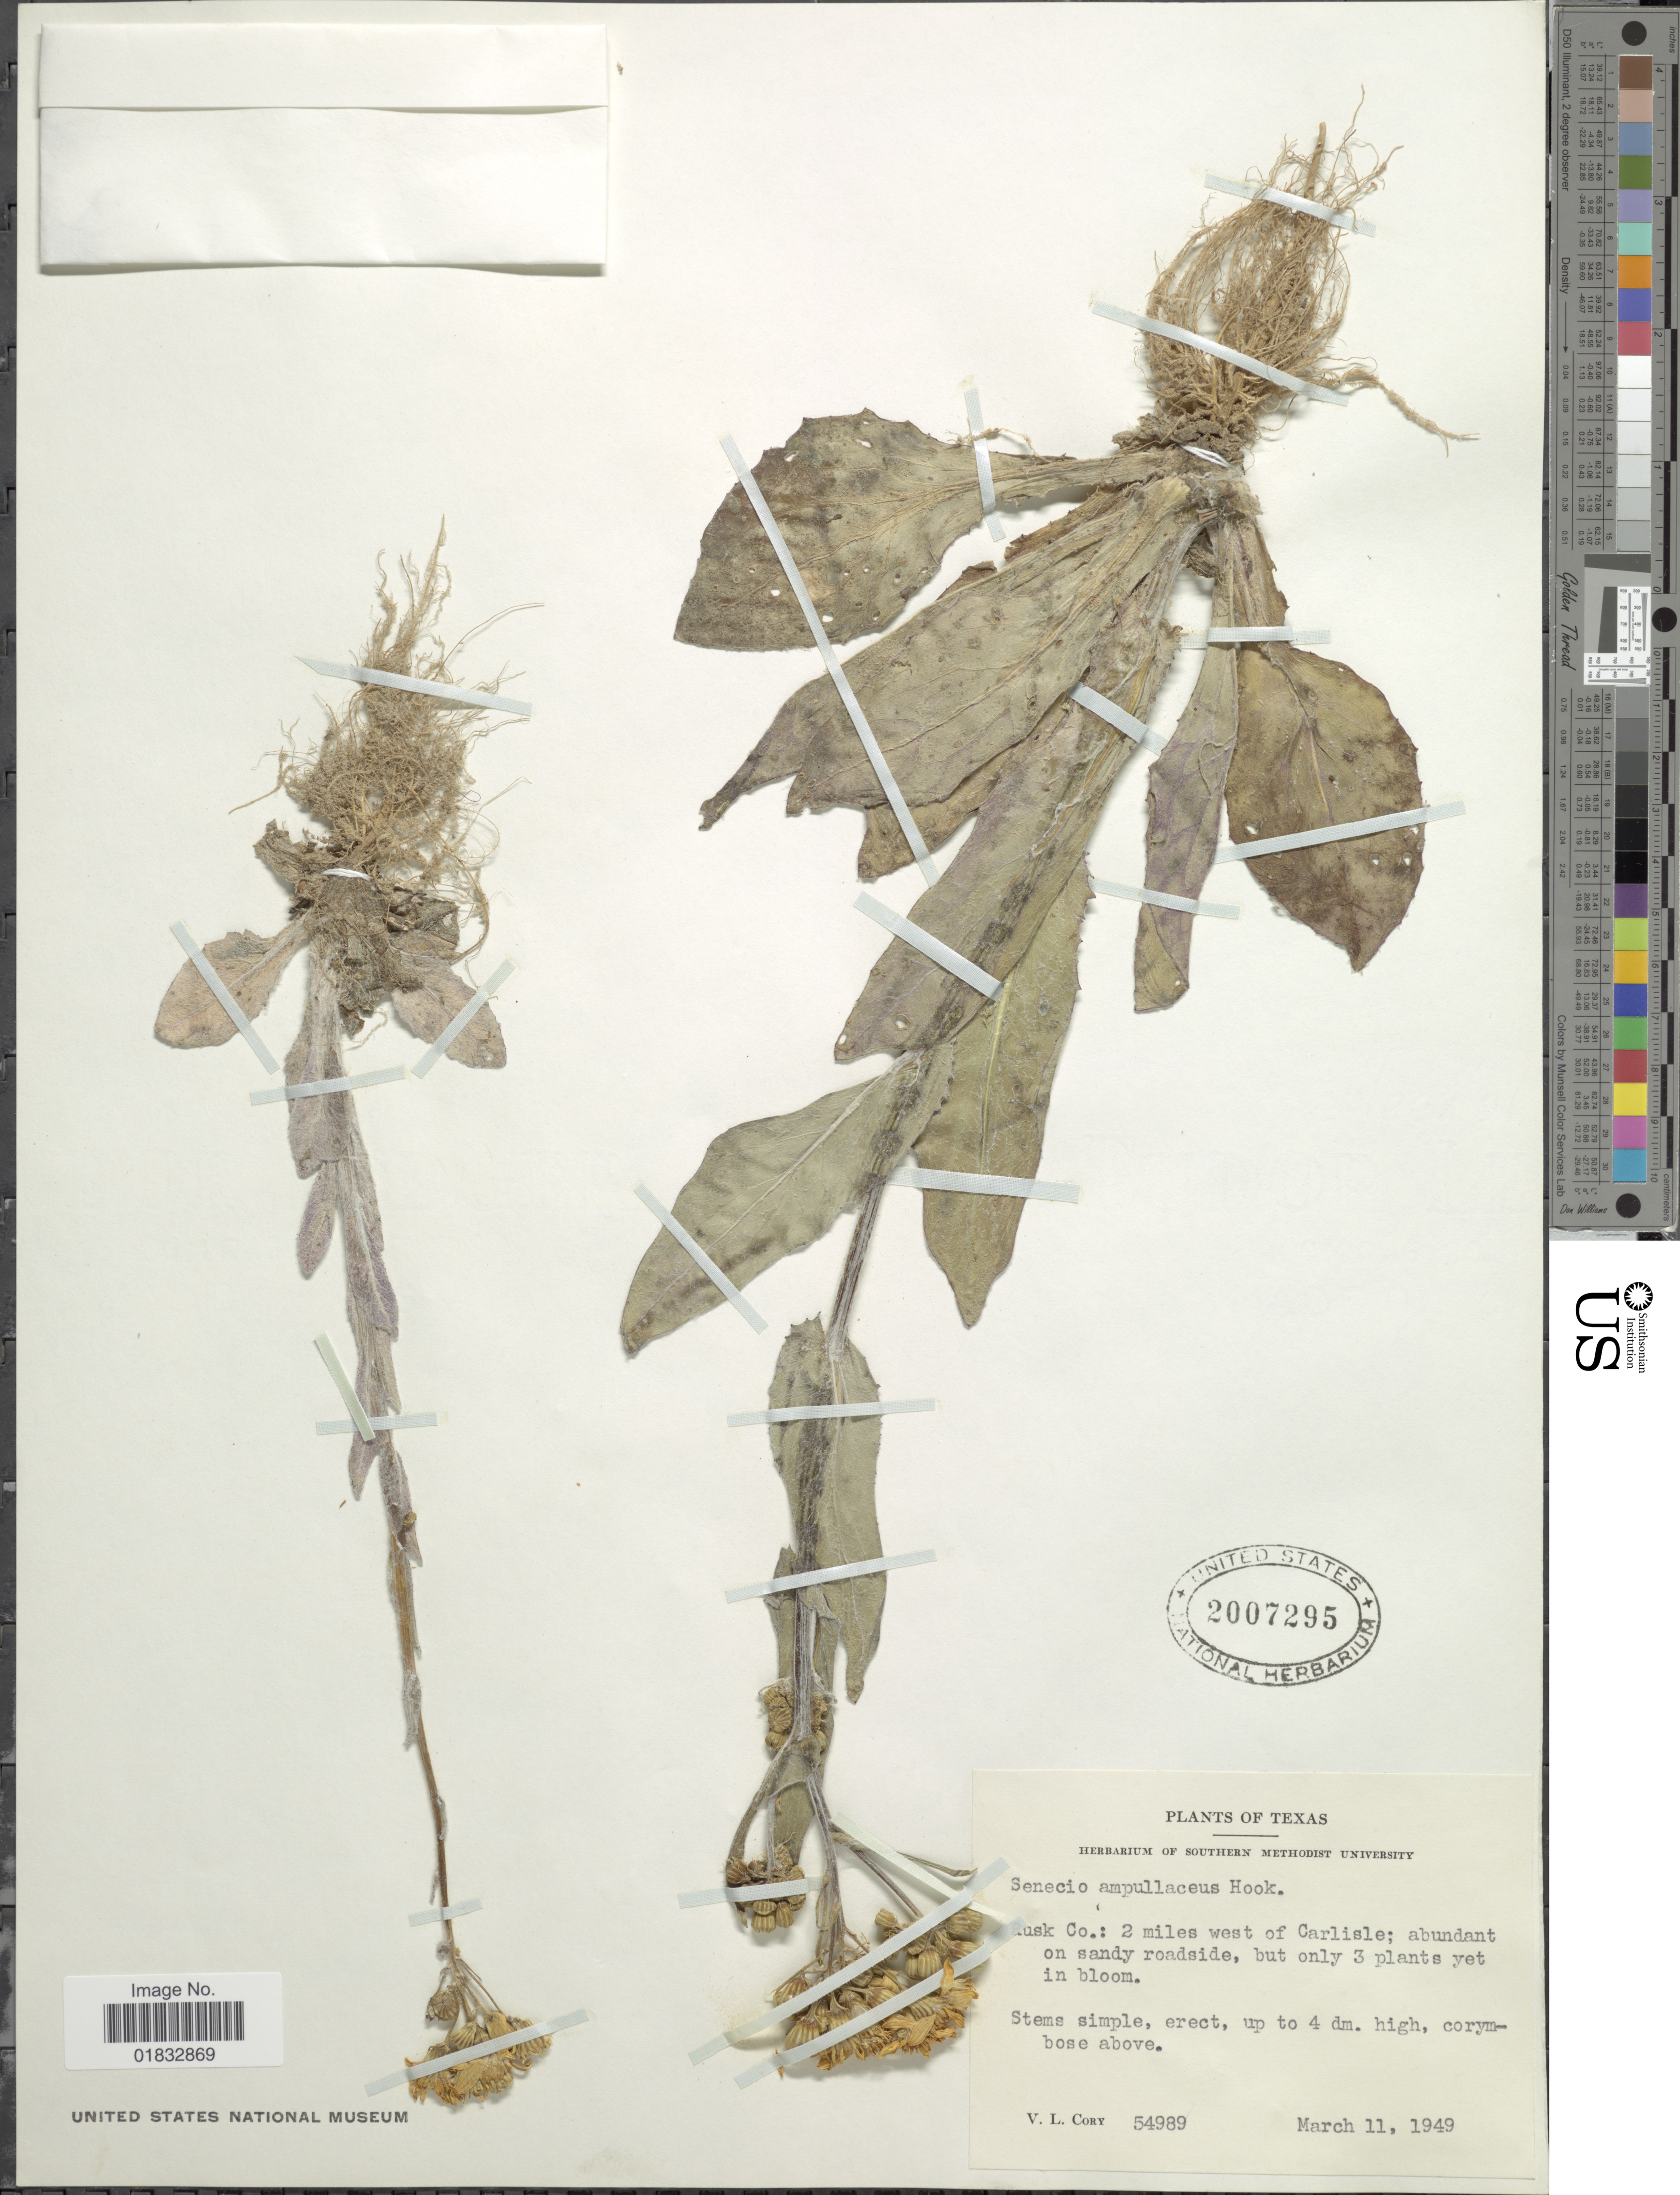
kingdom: Plantae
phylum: Tracheophyta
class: Magnoliopsida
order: Asterales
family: Asteraceae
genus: Senecio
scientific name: Senecio ampullaceus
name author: Hook.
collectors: V. Cory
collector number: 54989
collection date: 1949-03-11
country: United States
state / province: Texas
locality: Rusk Co.: 2 miles west of Carlisle; abundant on sandy roadside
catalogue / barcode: US 2007295